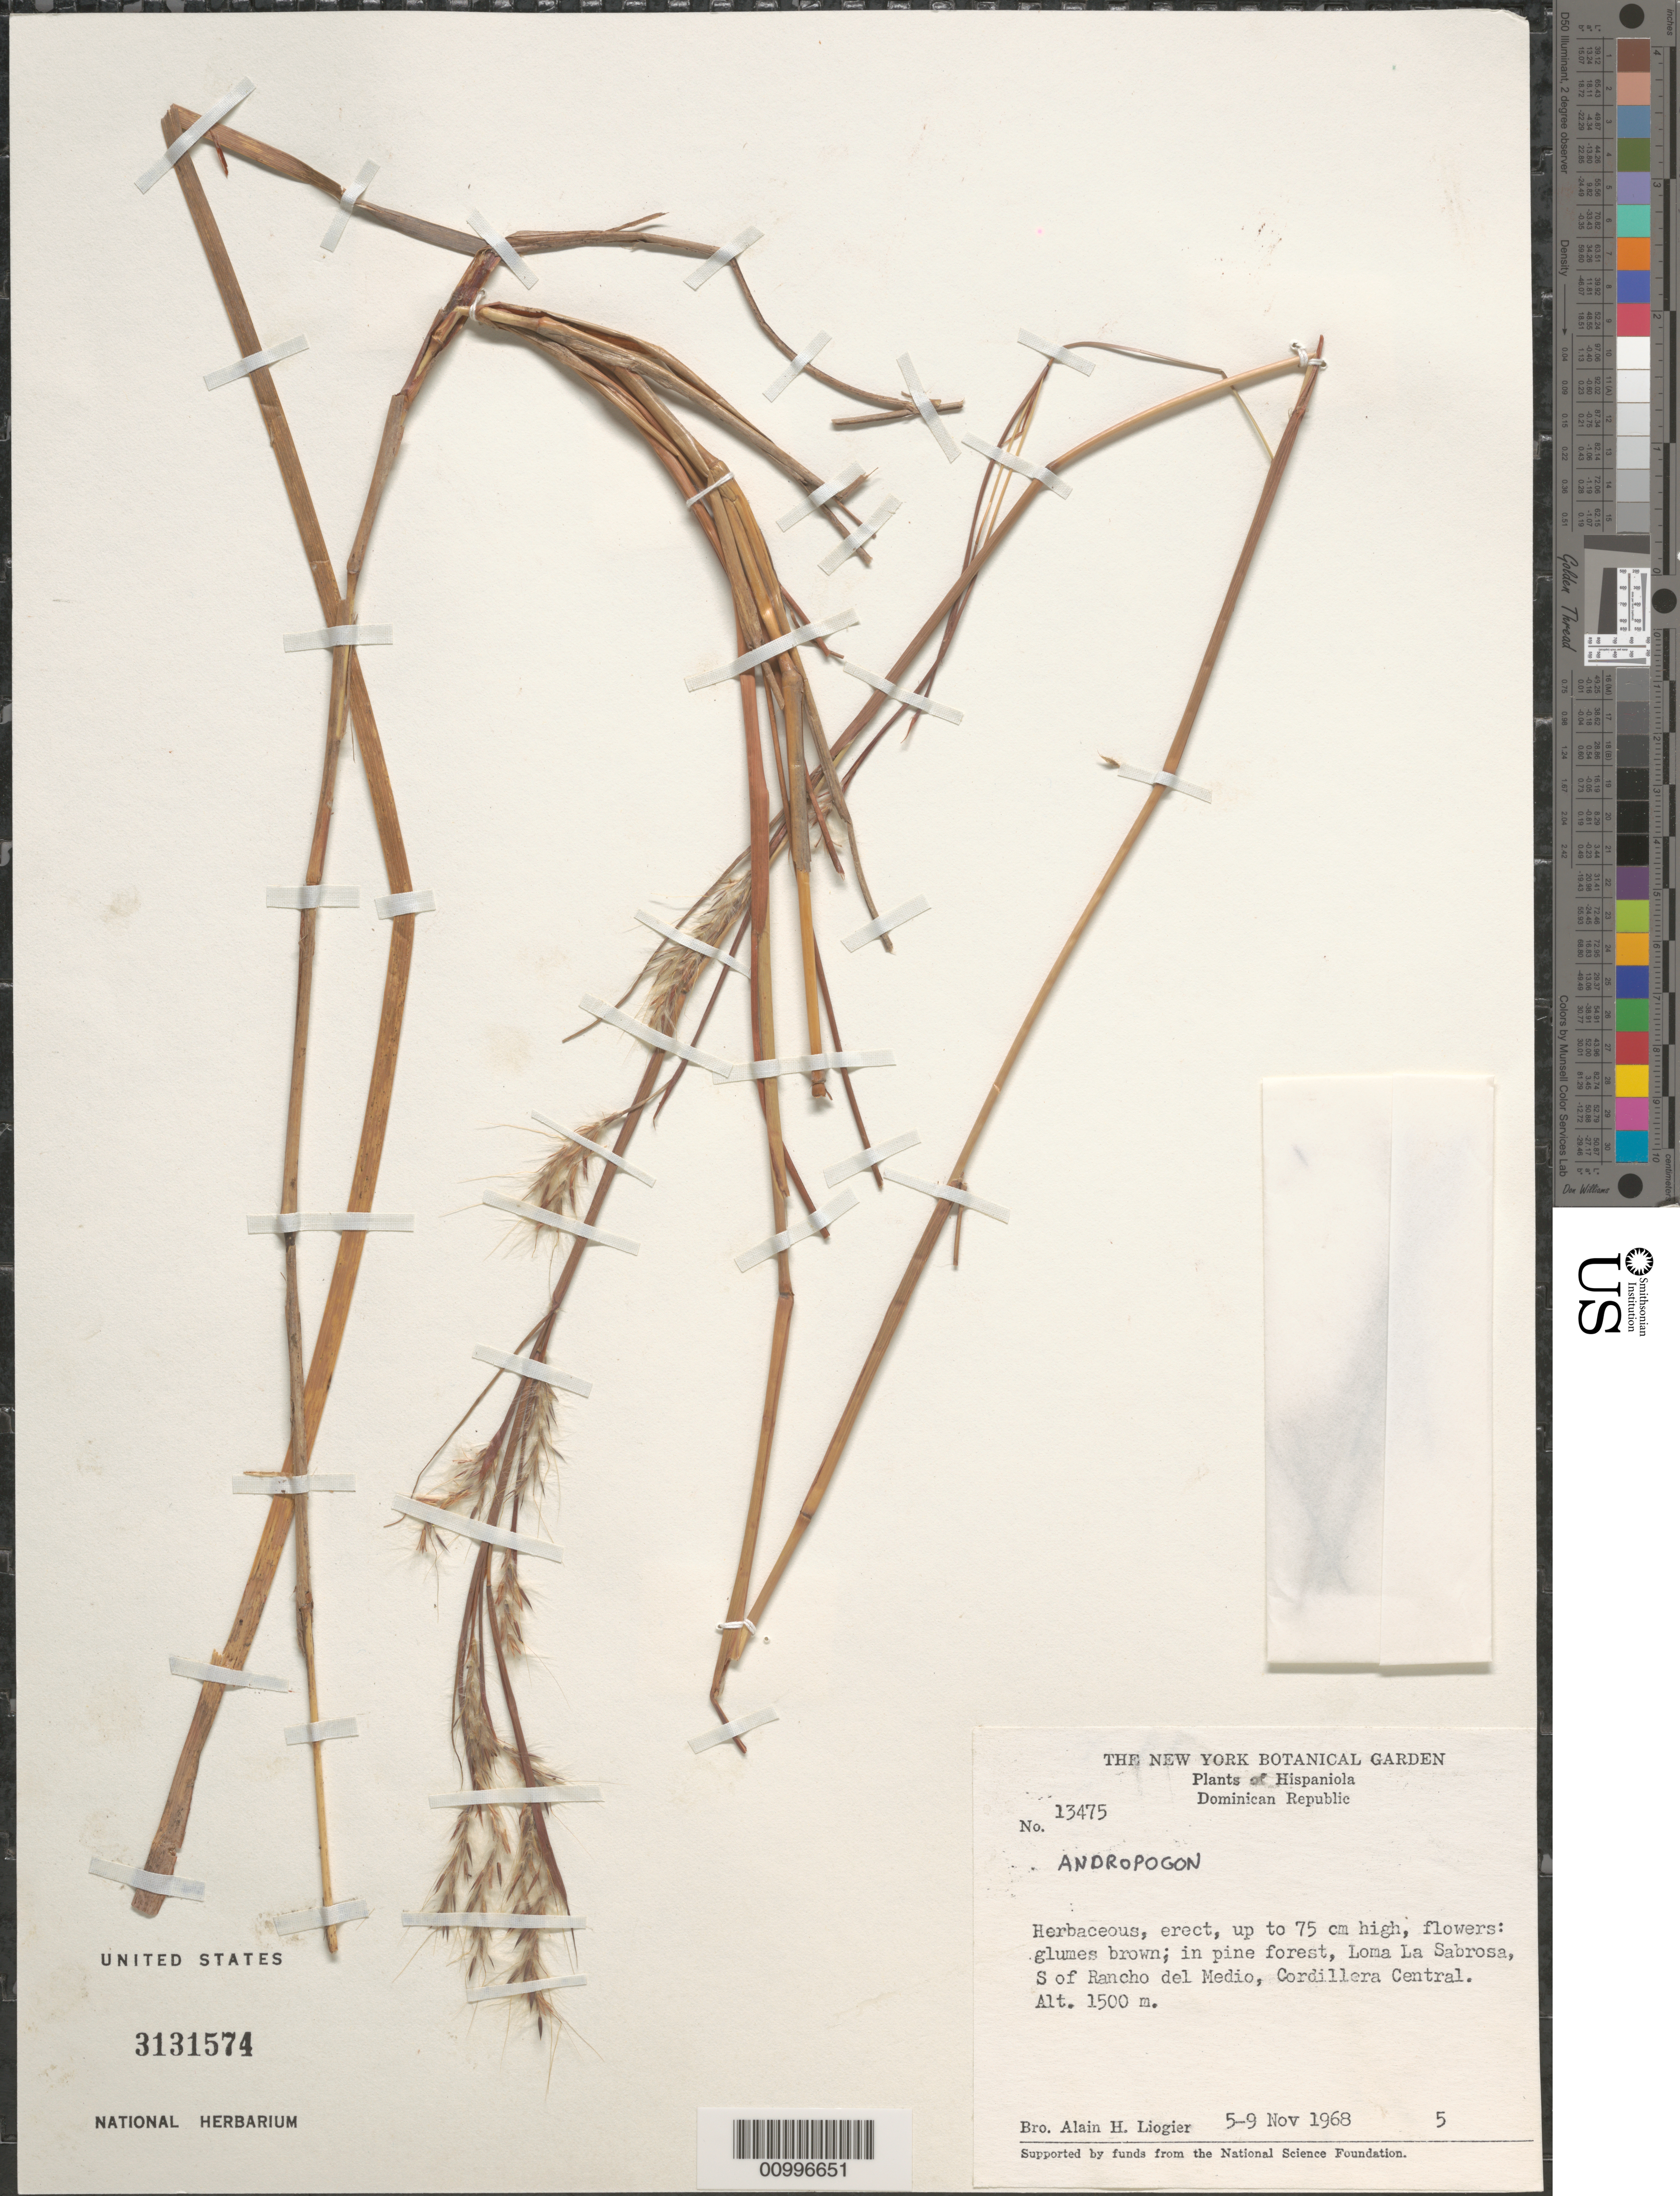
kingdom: Plantae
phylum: Tracheophyta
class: Liliopsida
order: Poales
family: Poaceae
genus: Andropogon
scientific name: Andropogon sp.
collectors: A. H. Liogier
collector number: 13475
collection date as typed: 05 Nov 1968 to 09 Nov 1968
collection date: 1968-11-05/1968-11-09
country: Dominican Republic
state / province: Santiago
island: Hispaniola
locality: Cordillera Central, Loma la Sabrosa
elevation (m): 1500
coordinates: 0 N, 0 E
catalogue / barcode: US 3131574